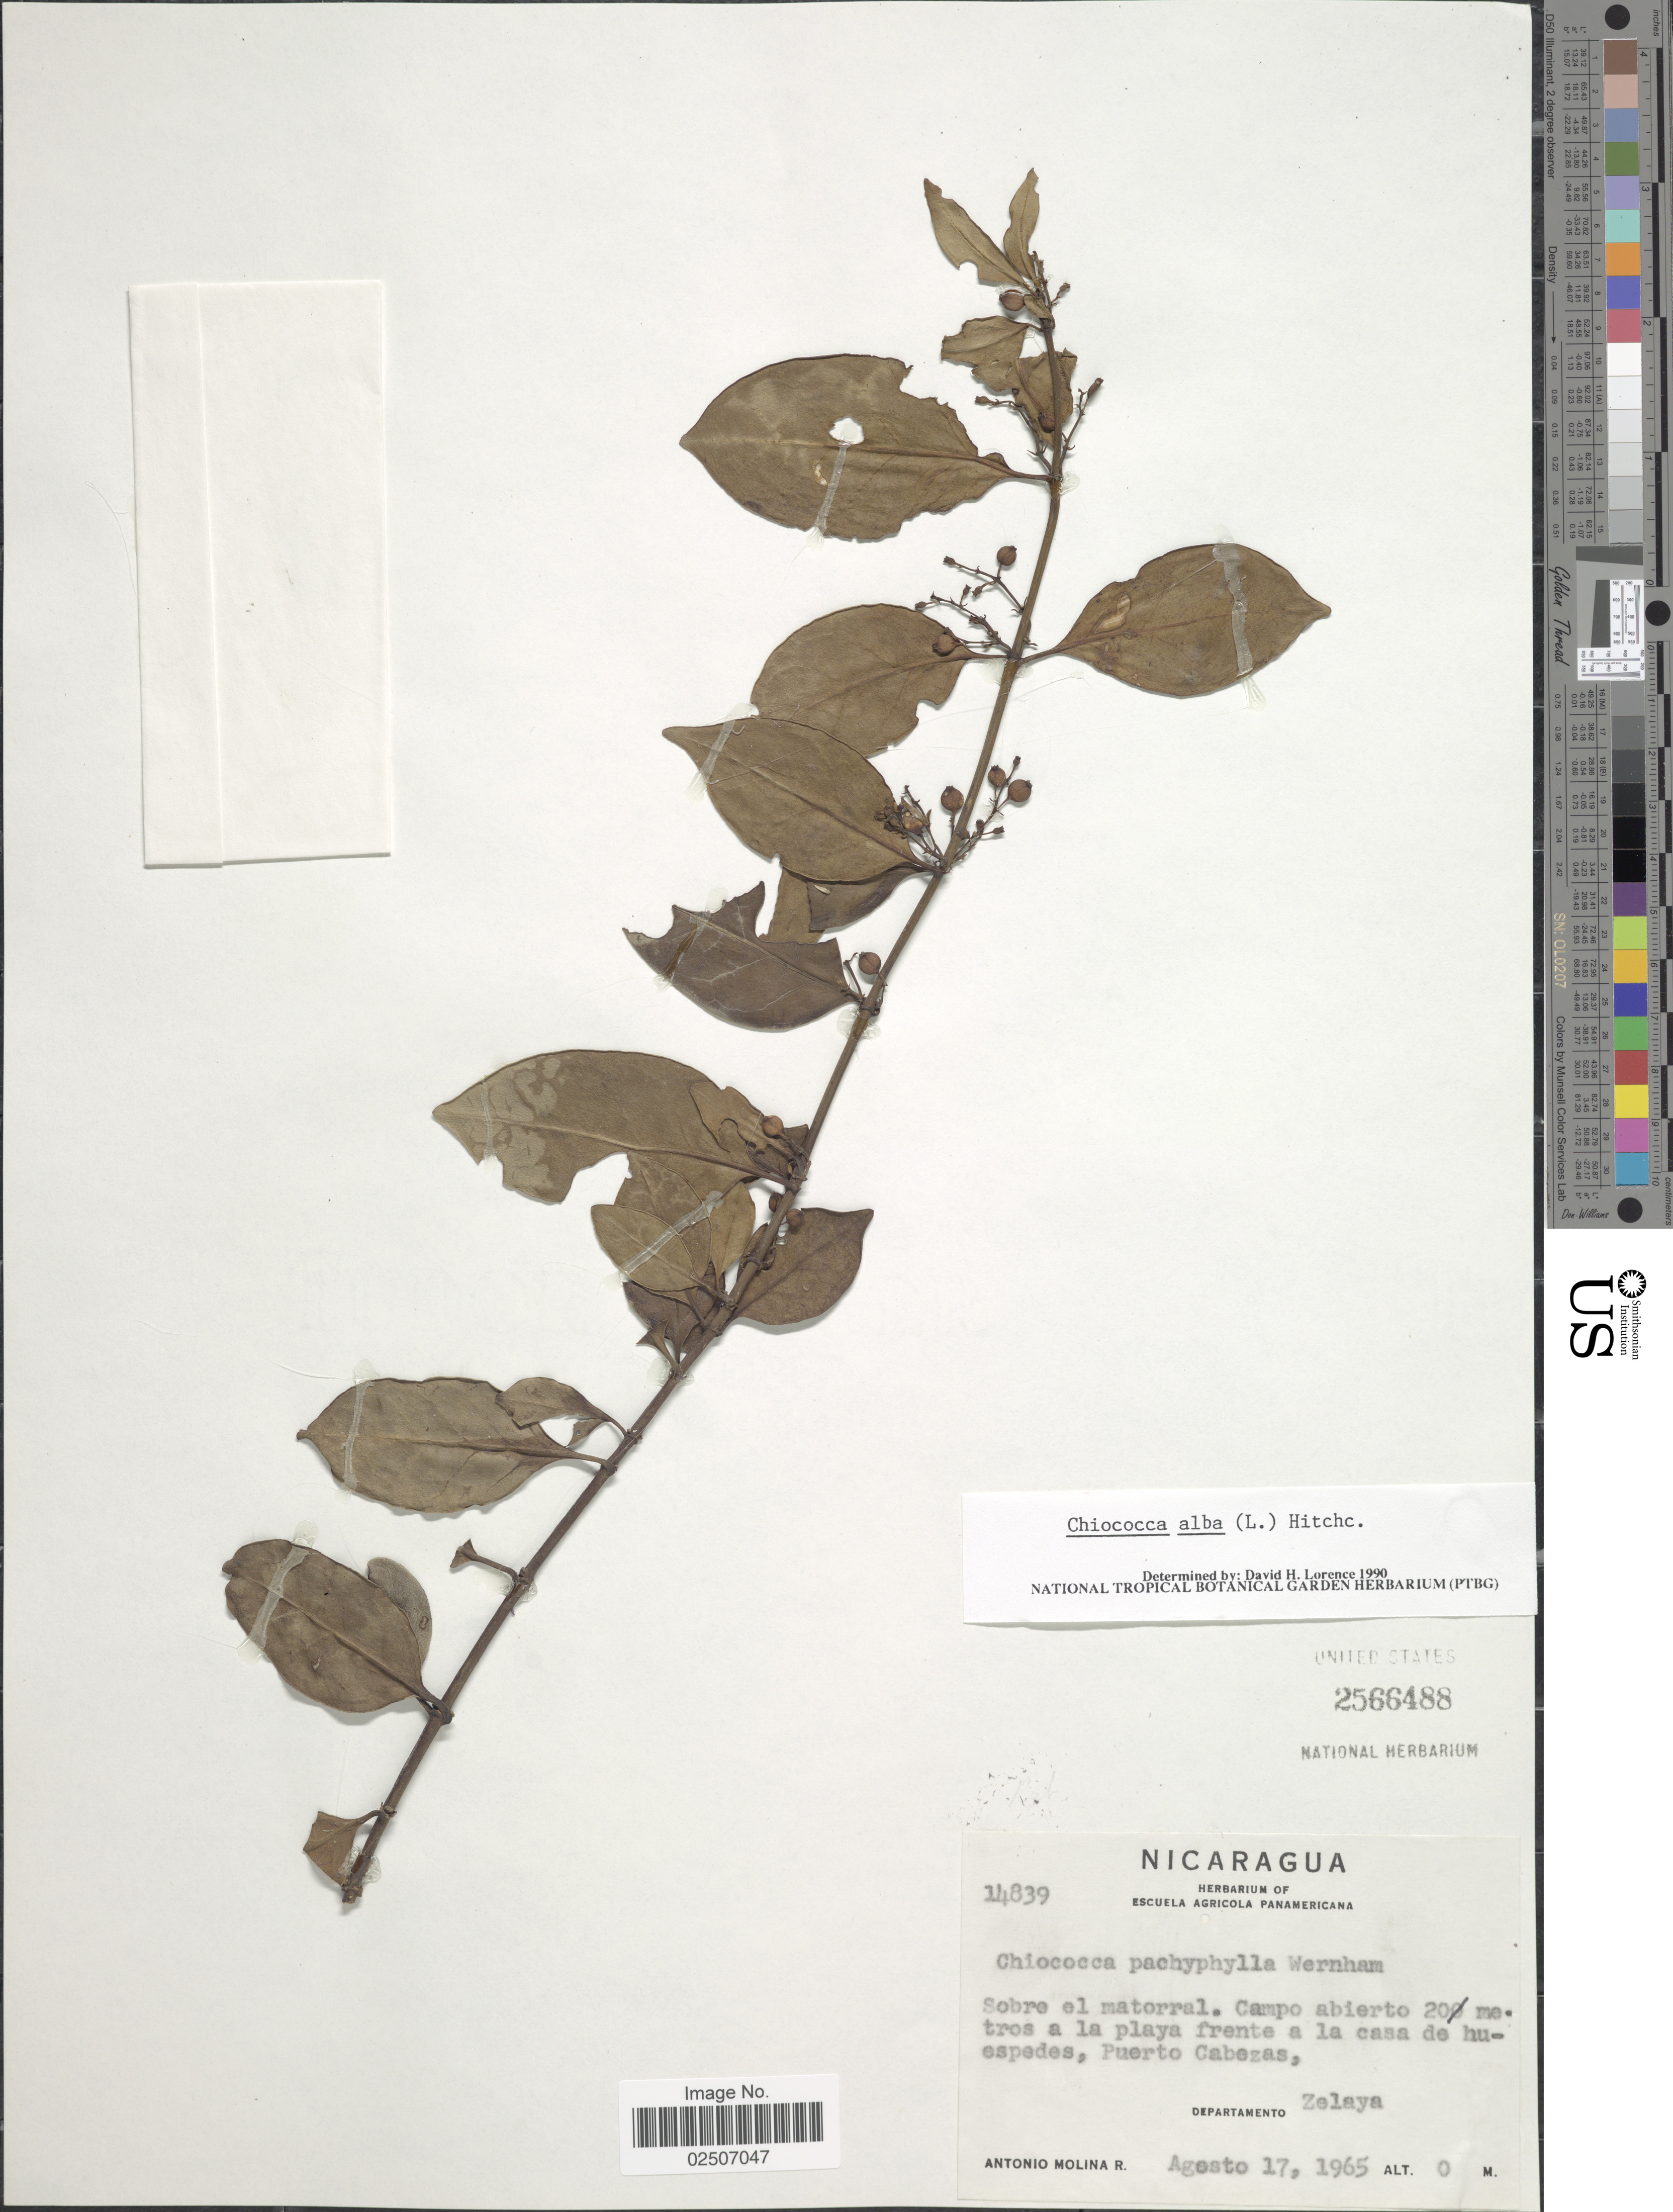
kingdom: Plantae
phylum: Tracheophyta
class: Magnoliopsida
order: Gentianales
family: Rubiaceae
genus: Chiococca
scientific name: Chiococca alba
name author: (L.) Hitchc.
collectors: A. Molina R.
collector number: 14839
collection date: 1965-08-17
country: Nicaragua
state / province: Atlantico Sur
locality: Campo abierto 20 metros a la playa frente a la casa de huespedes, Puerto Cabezas, Departamento Zelaya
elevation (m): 0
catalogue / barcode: US 2566488